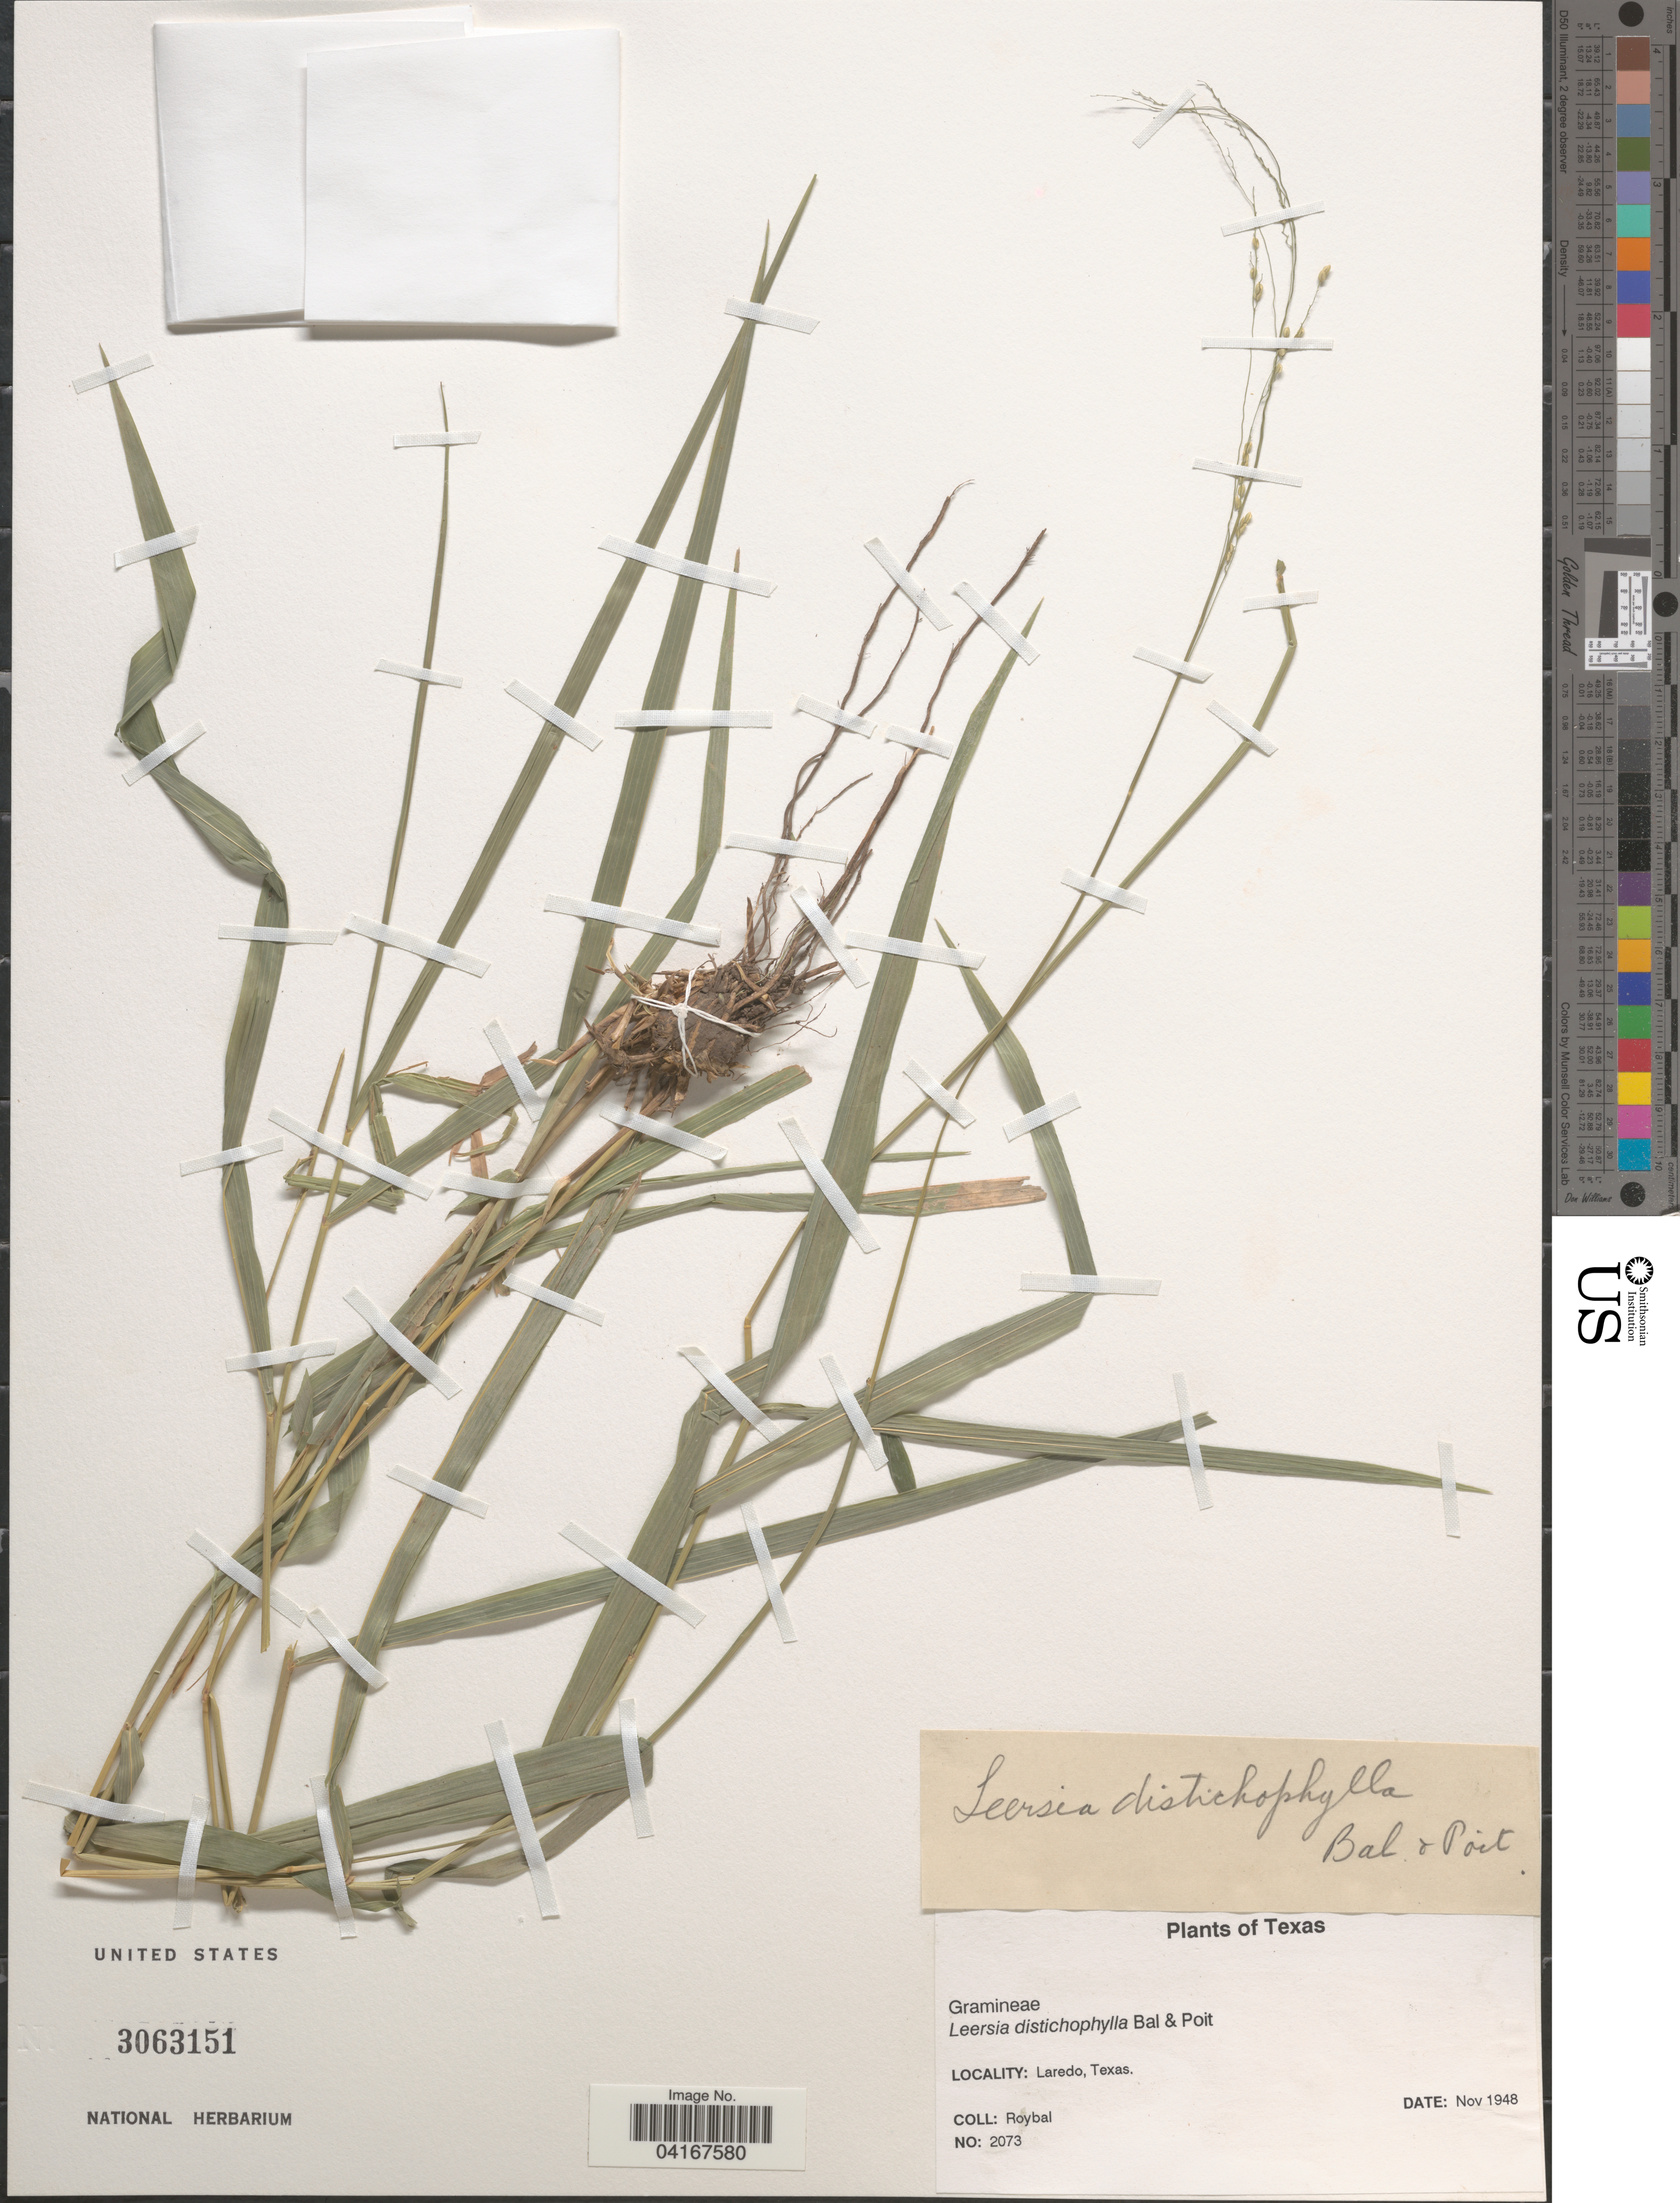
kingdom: Plantae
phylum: Tracheophyta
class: Liliopsida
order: Poales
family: Poaceae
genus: Leersia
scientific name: Leersia distichophylla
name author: Balansa & Poit.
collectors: Roybal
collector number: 2073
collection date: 1948-11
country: United States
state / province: Texas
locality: Laredo.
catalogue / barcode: US 3063151